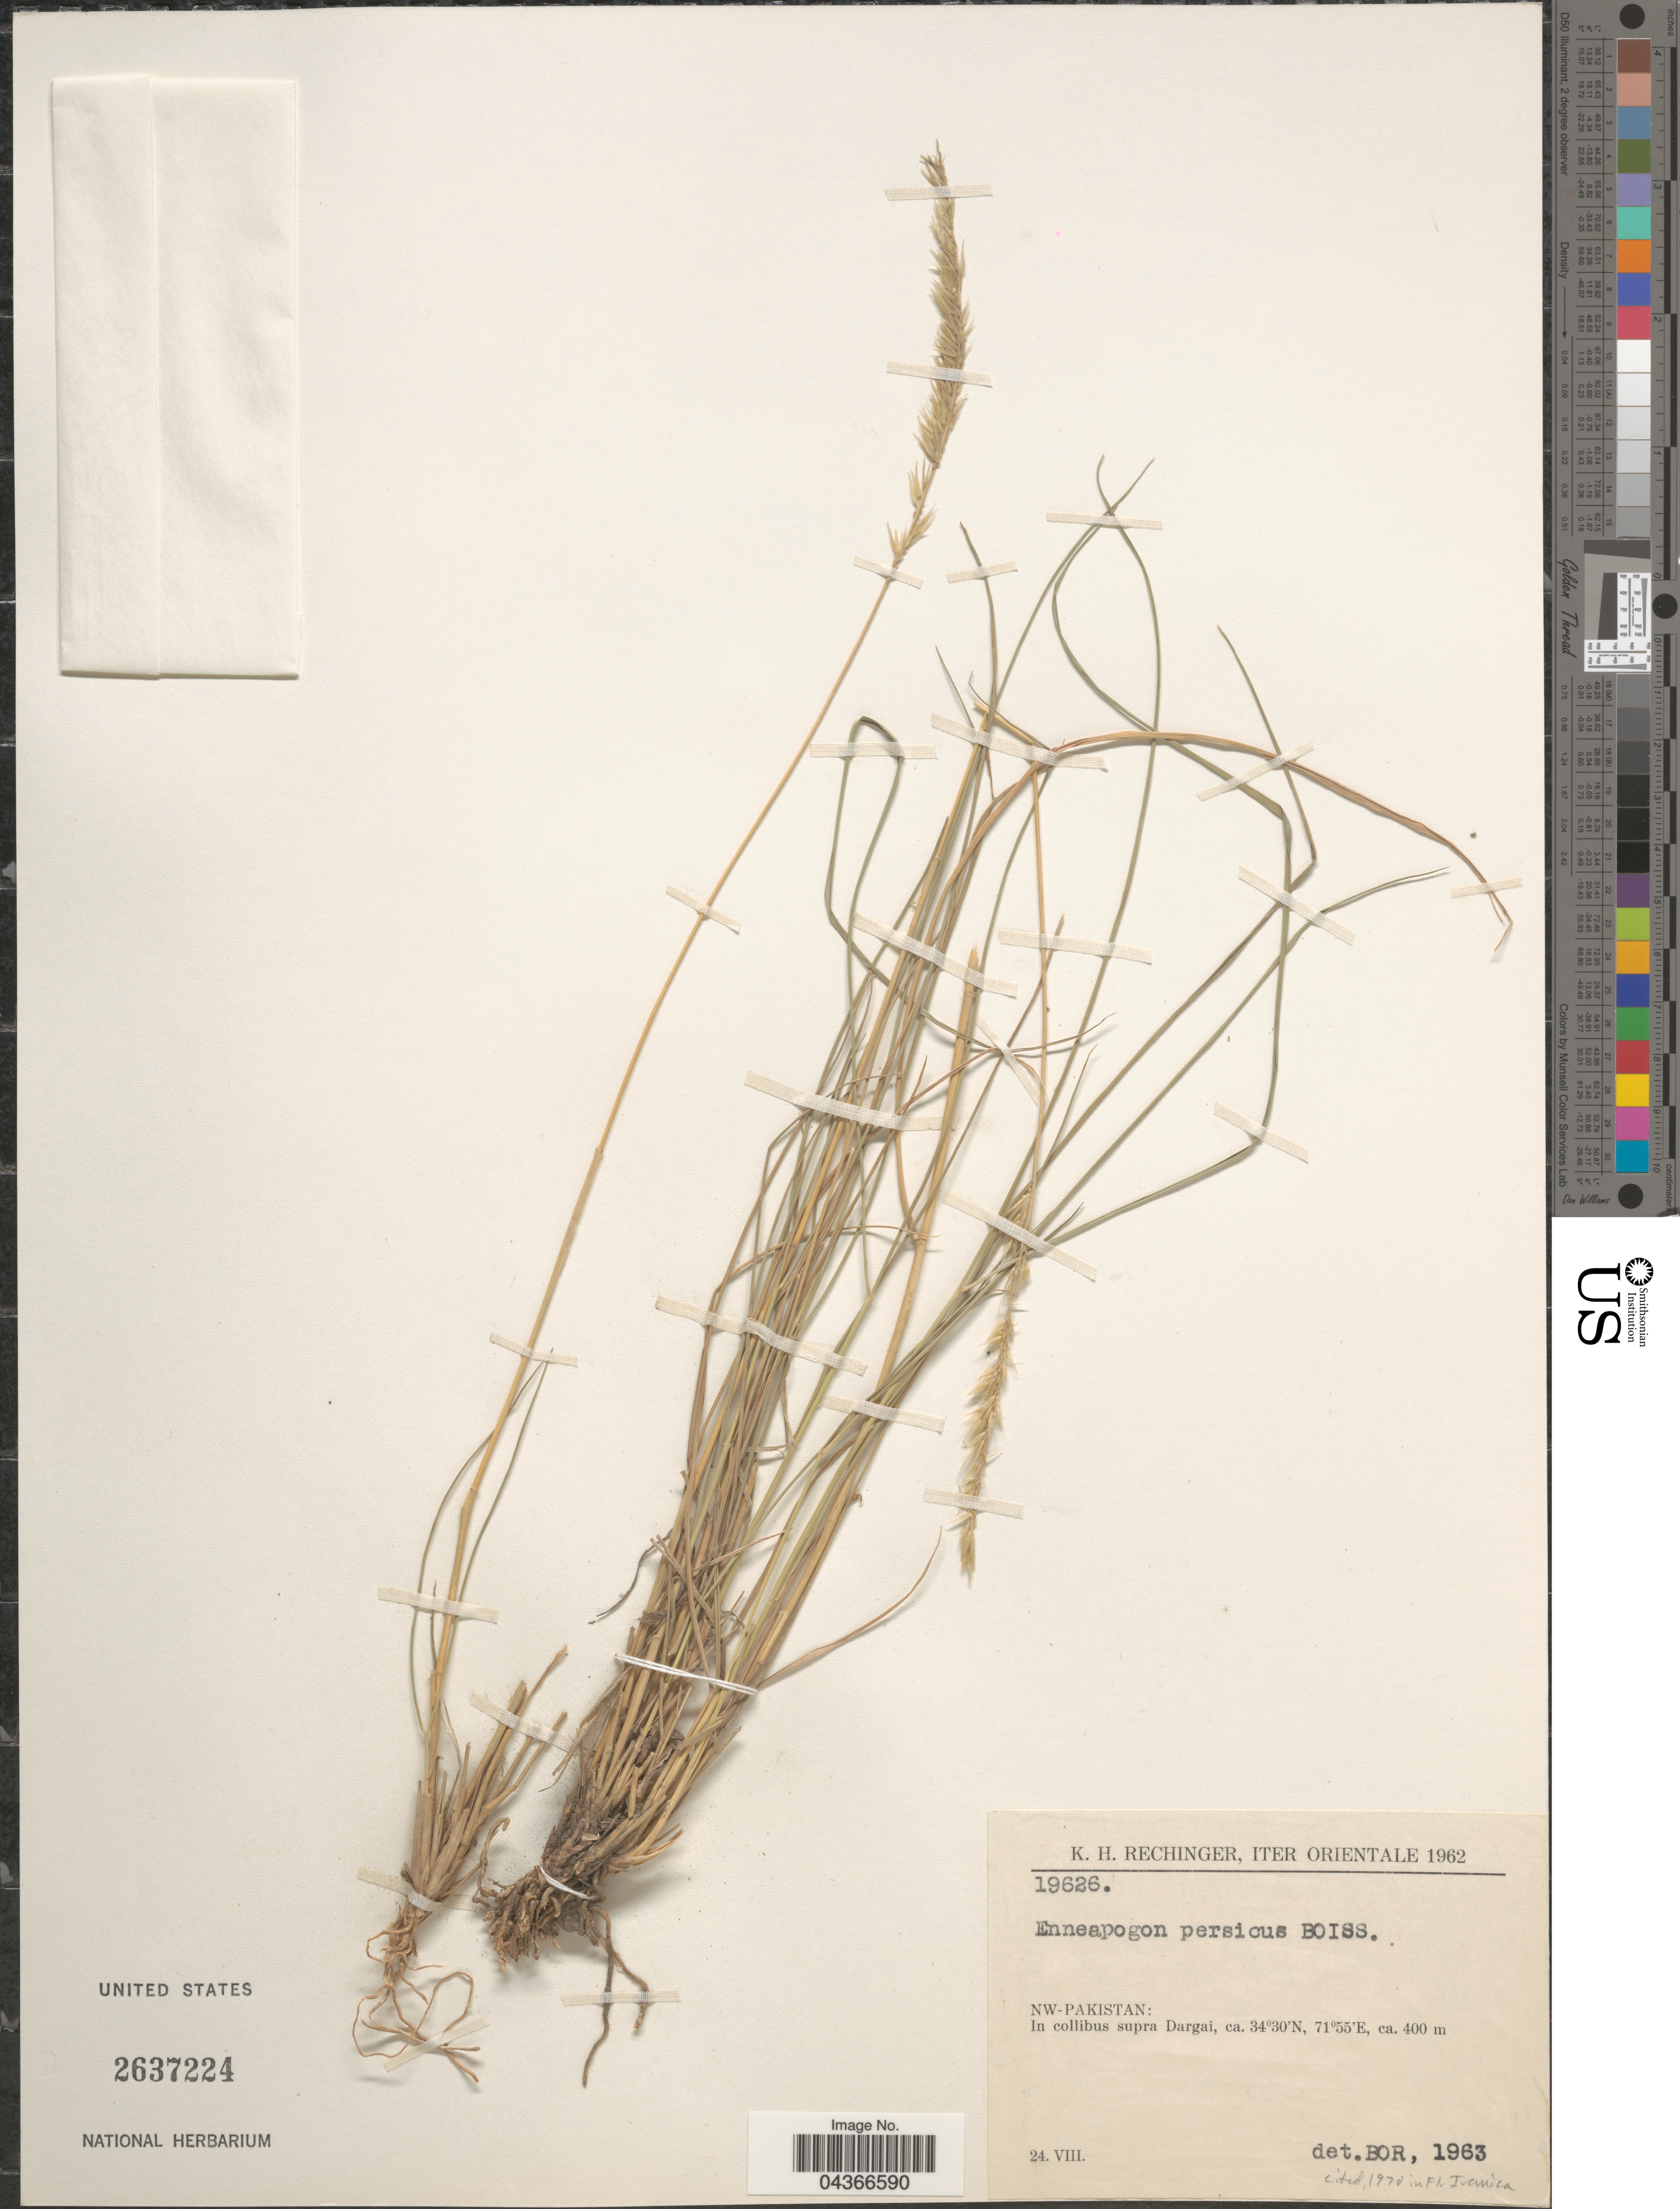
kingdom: Plantae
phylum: Tracheophyta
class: Liliopsida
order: Poales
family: Poaceae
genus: Enneapogon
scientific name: Enneapogon persicus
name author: Boiss.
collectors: K. H. Rechinger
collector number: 19626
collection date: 1962-08-24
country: Pakistan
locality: Iter Orientale 1962. NW-Pakistan: In collibus supra Dargai.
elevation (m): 400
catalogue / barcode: US 2637224